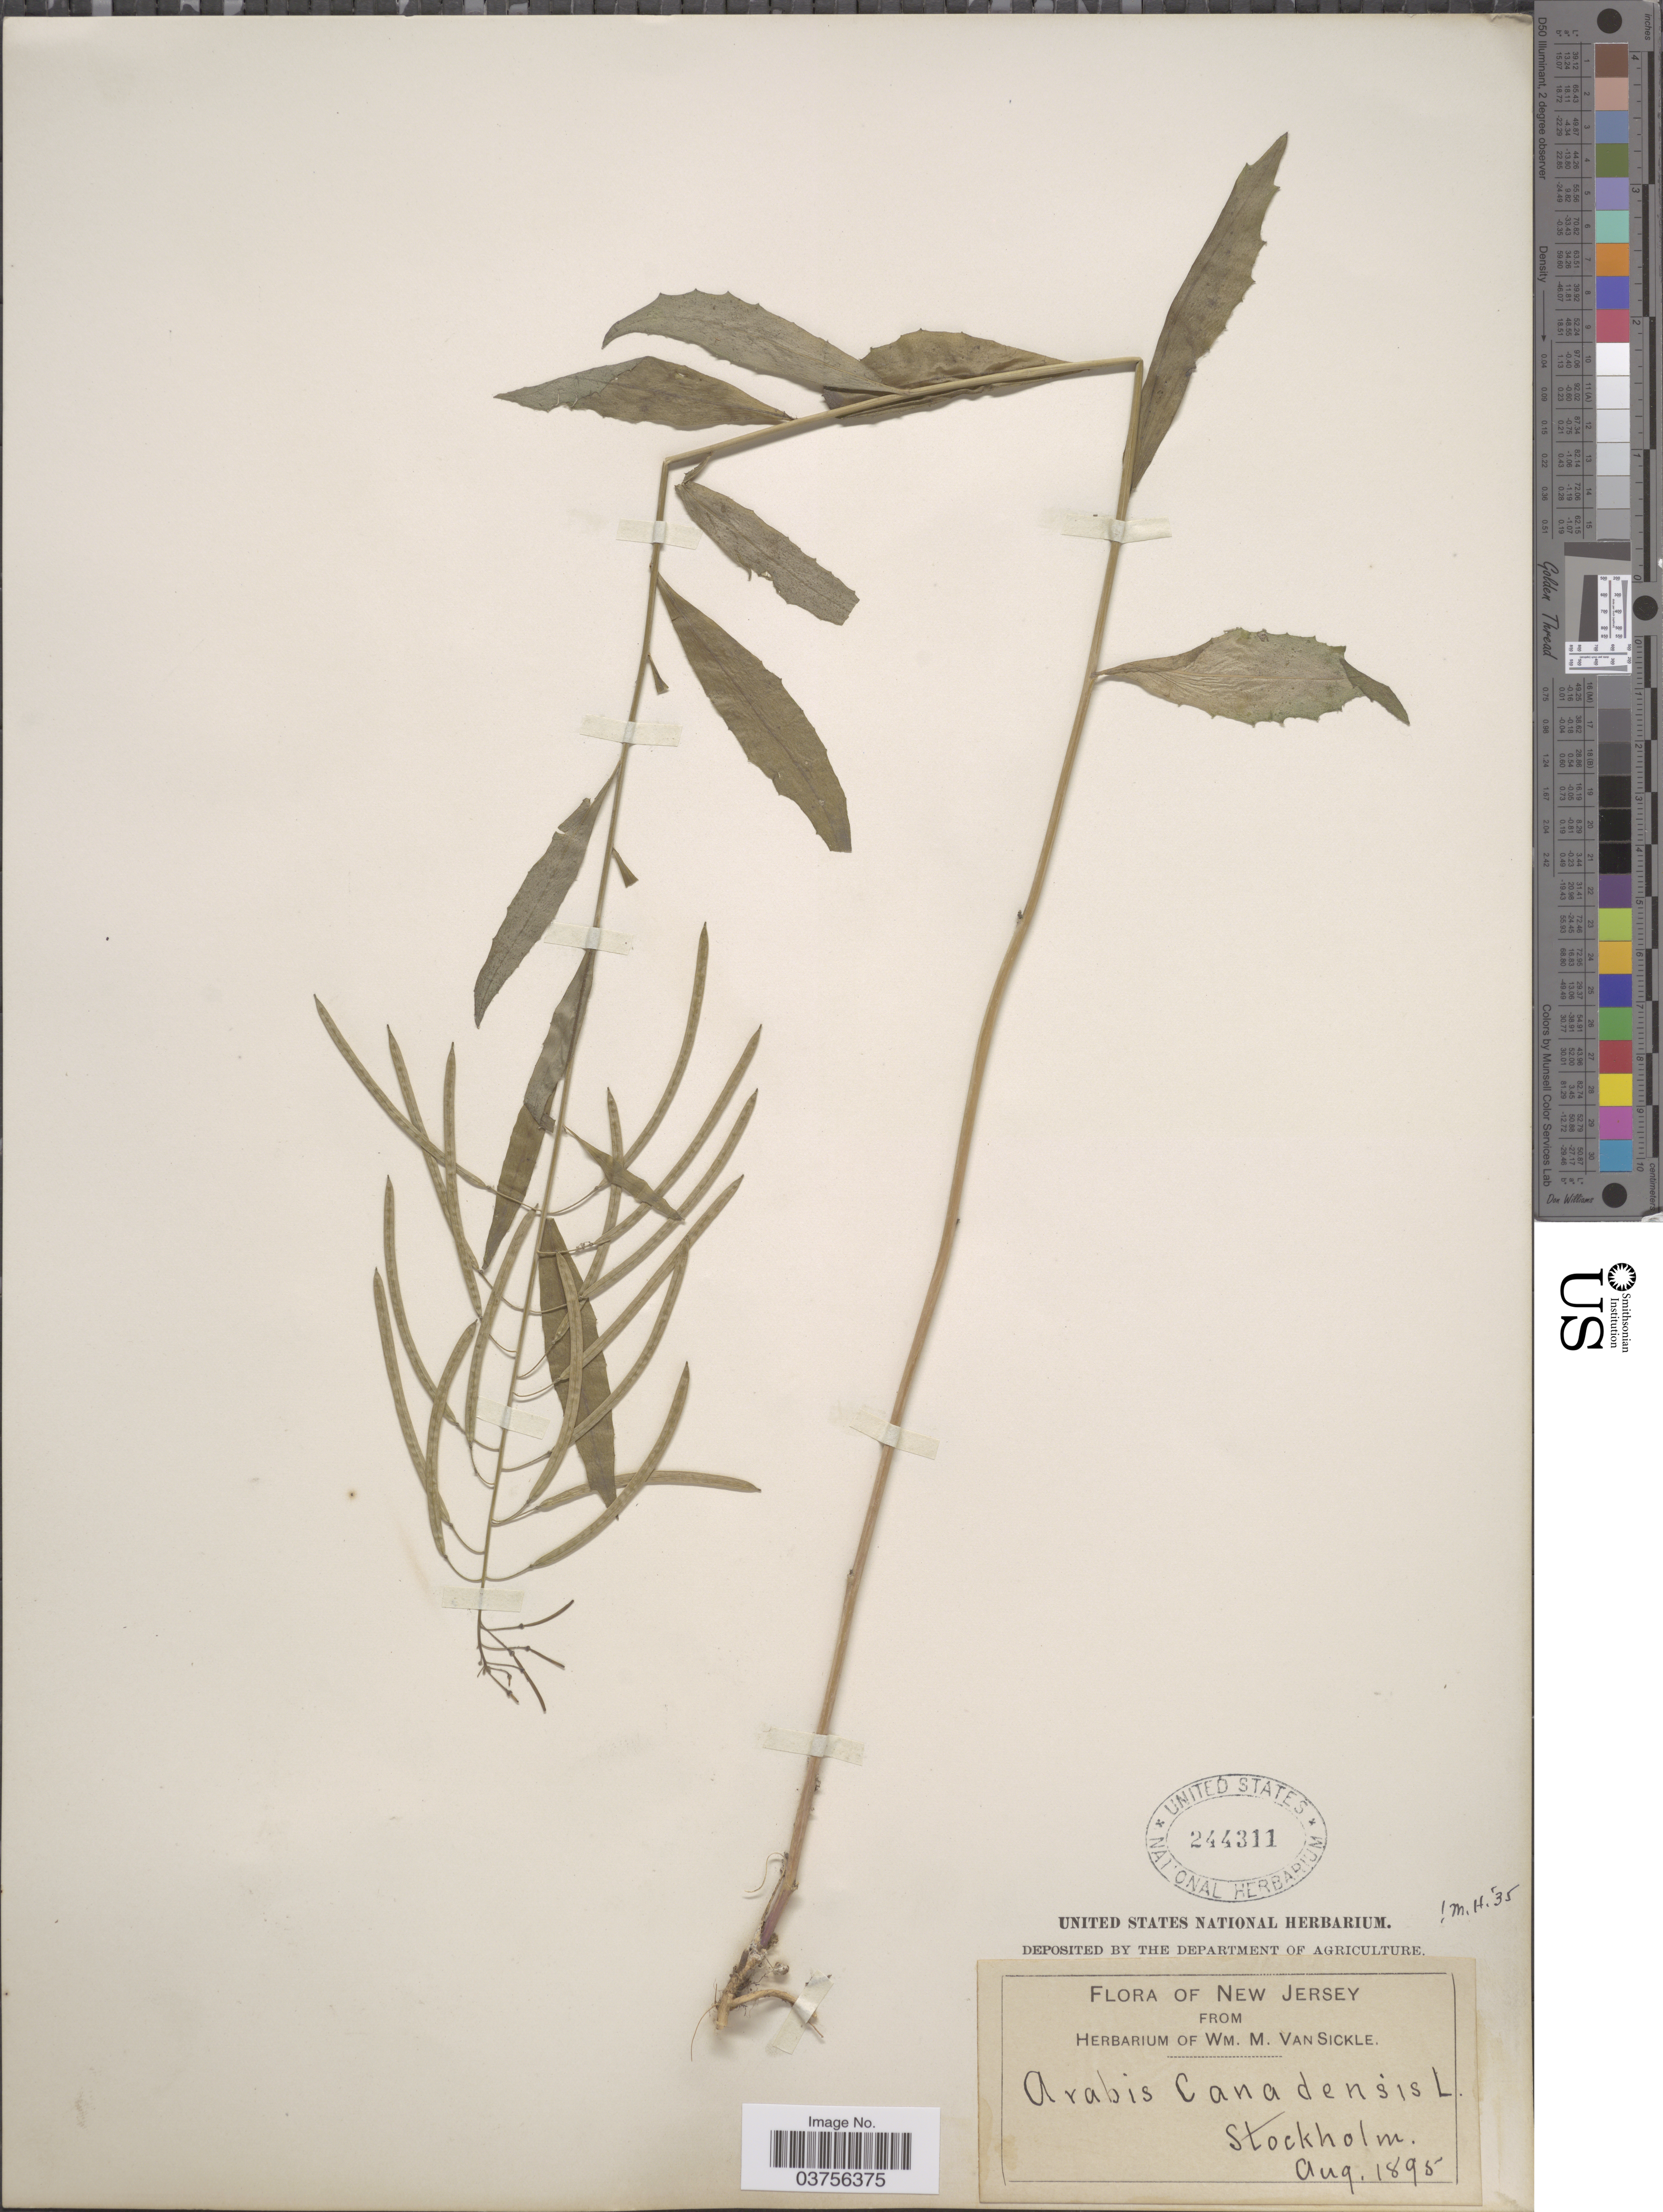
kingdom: Plantae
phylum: Tracheophyta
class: Magnoliopsida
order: Brassicales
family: Brassicaceae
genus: Arabis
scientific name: Arabis canadensis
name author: L.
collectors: ex herb. Wm. M. Van Sickle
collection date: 1895-08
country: United States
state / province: New Jersey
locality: Stockholm.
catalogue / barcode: US 244311